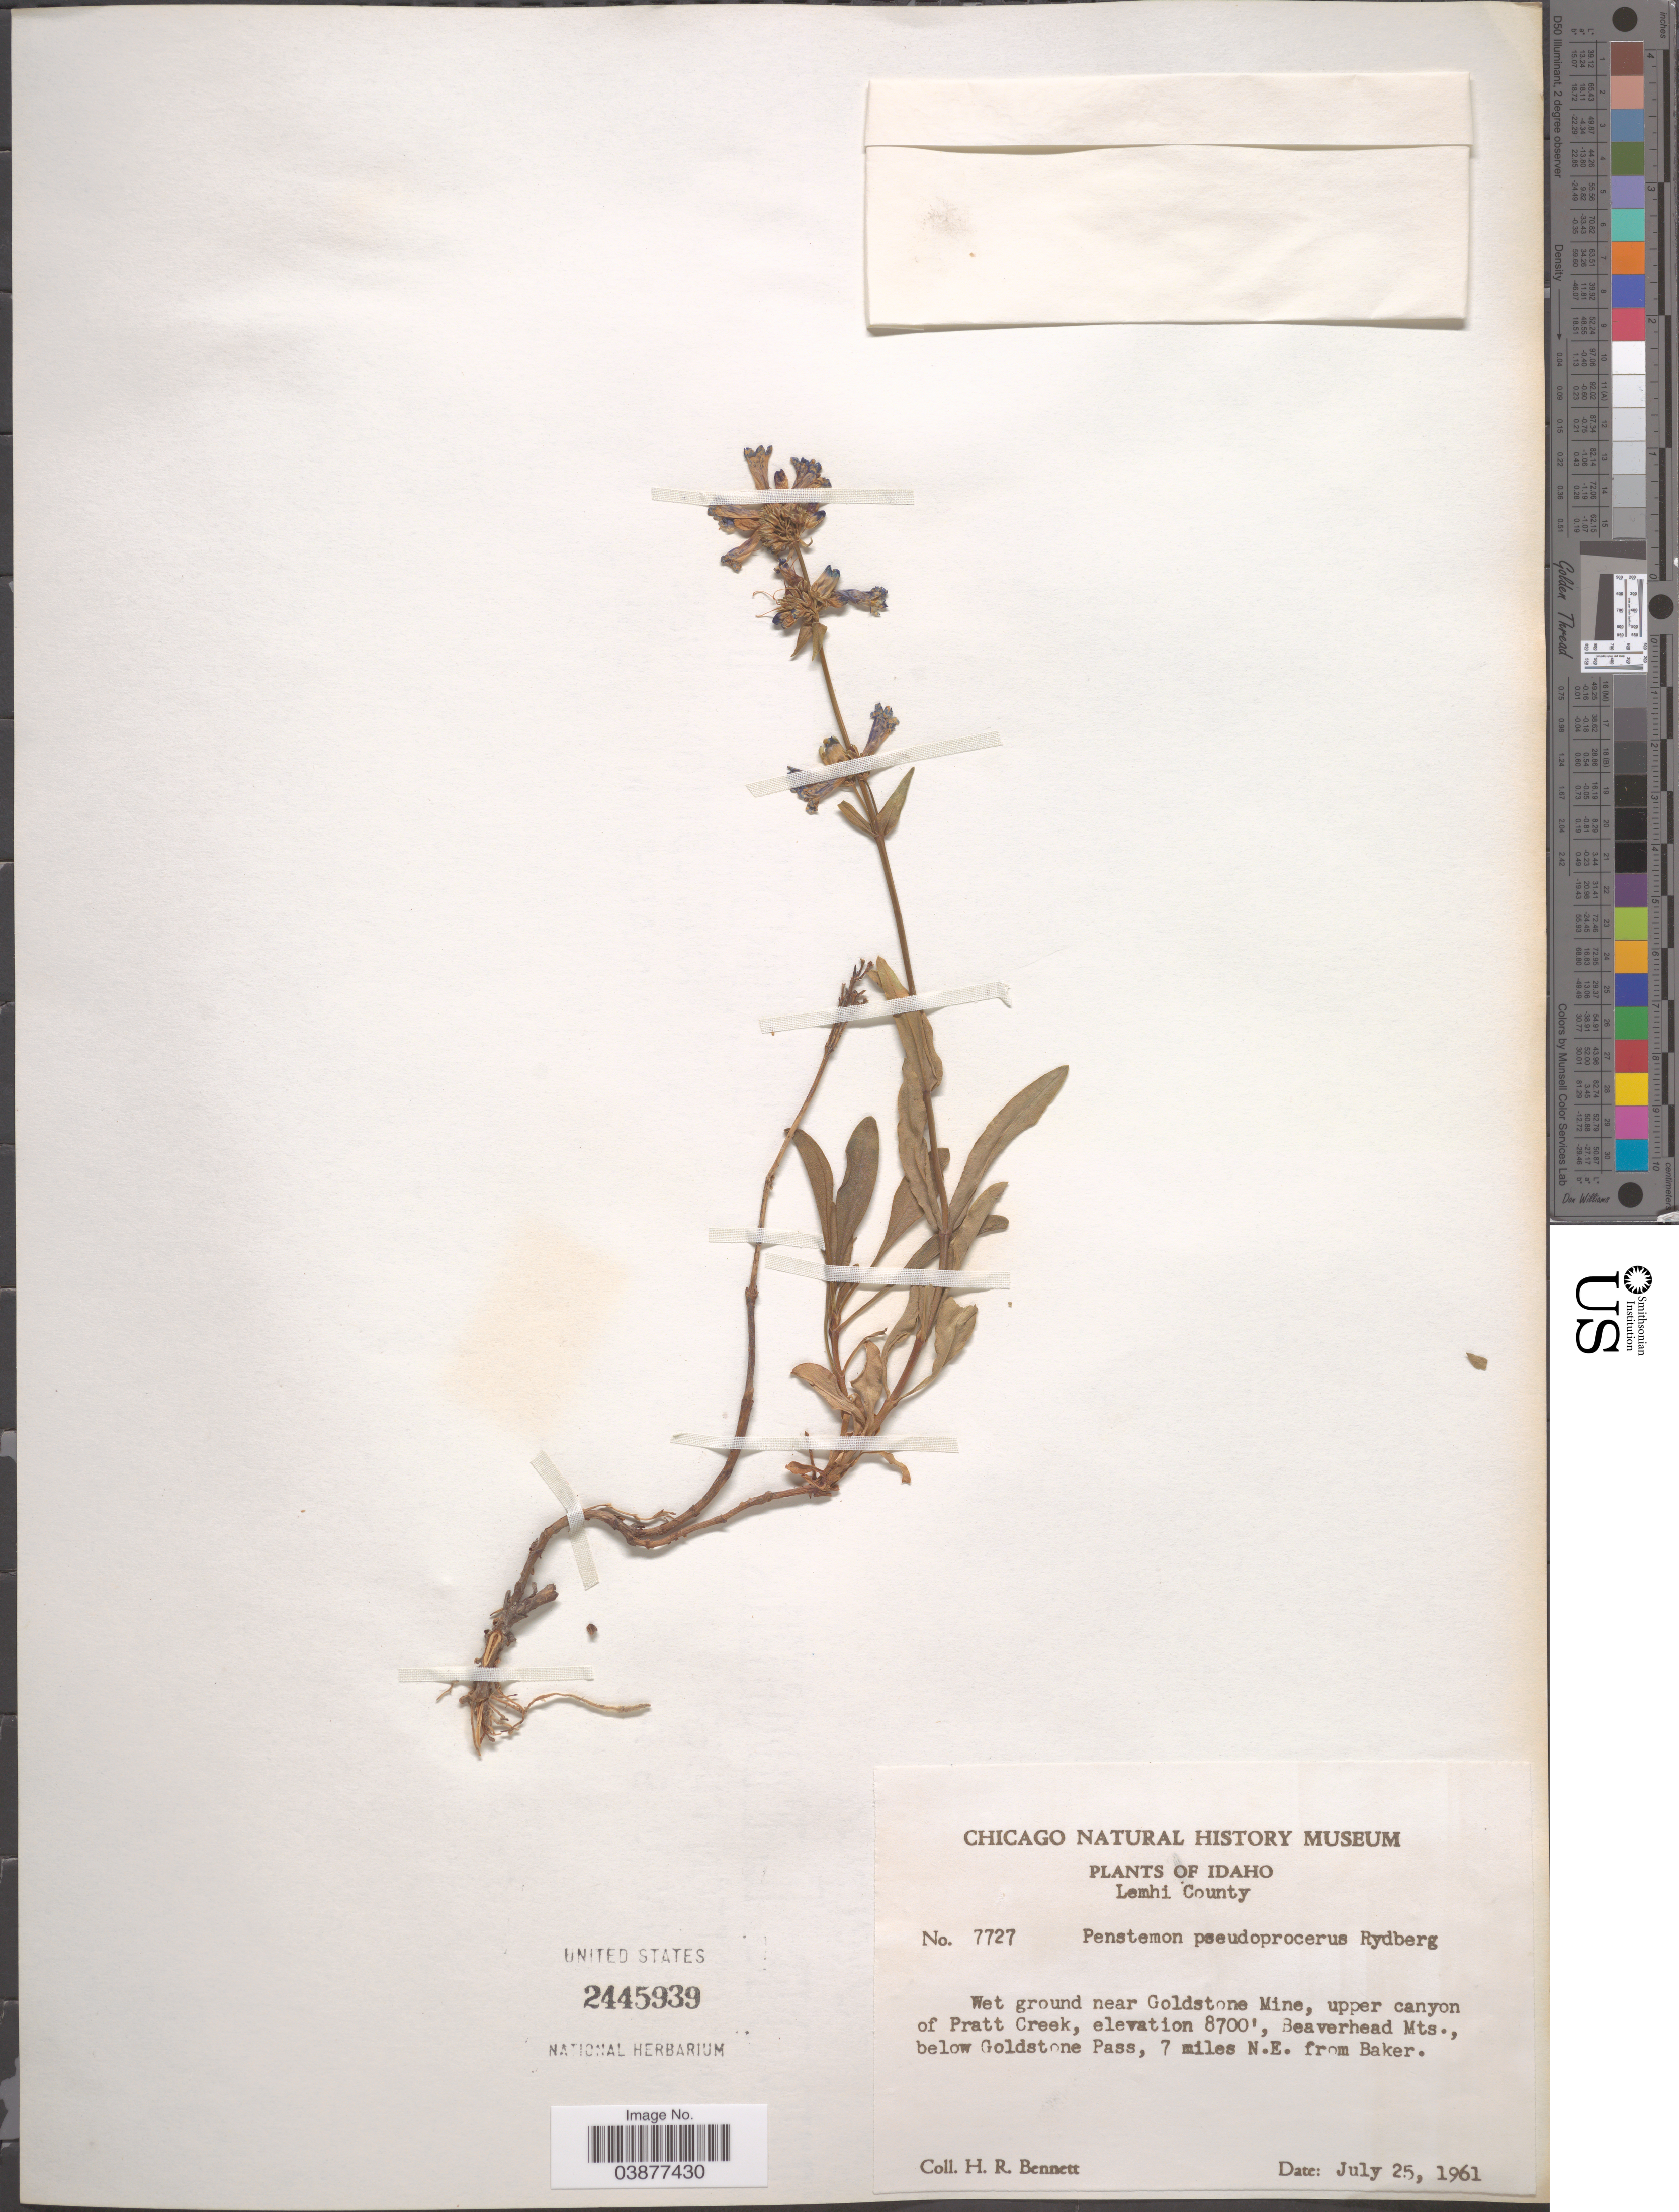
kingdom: Plantae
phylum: Tracheophyta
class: Magnoliopsida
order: Lamiales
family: Plantaginaceae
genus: Penstemon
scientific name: Penstemon pseudoprocerus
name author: Rydb.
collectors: H. R. Bennett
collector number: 7727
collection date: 1961-07-25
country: United States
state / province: Idaho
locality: Lemhi County. Wet ground near Goldstone Mine, upper canyon of Pratt Creek, Beaverhead Mts., below Goldstone Pass, 7 miles N.E. from Baker.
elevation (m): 2652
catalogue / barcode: US 2445939